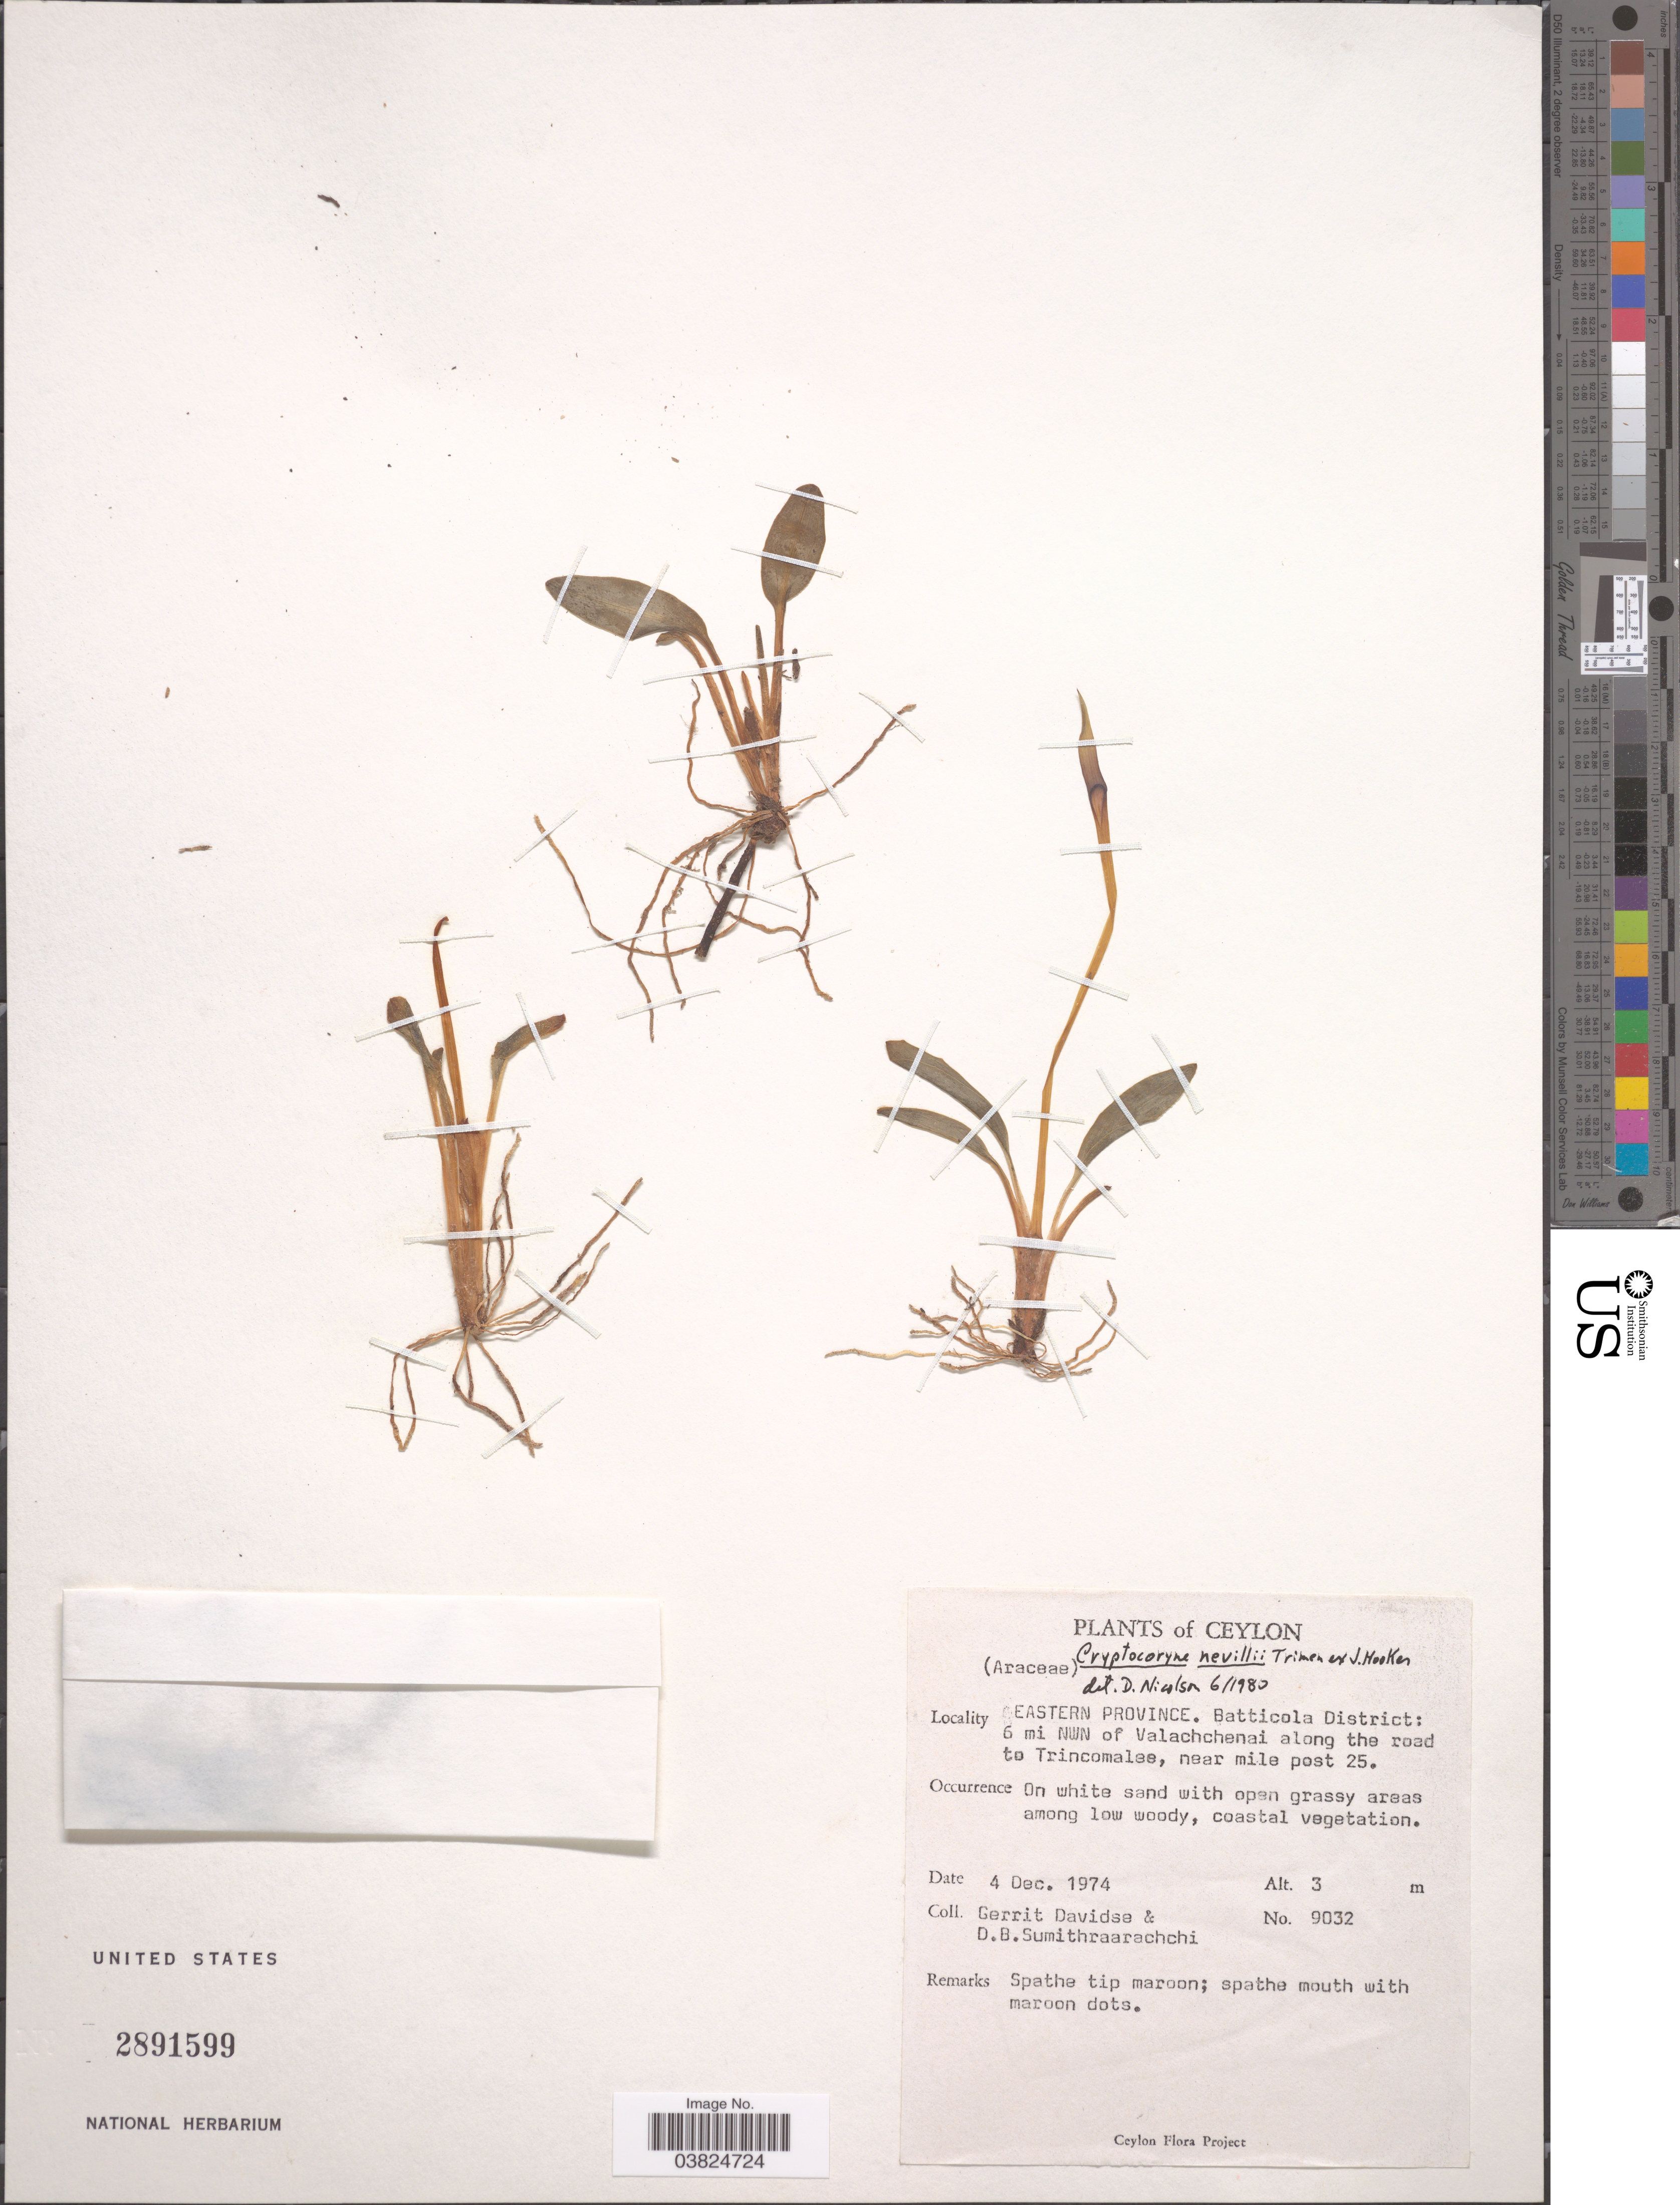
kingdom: Plantae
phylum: Tracheophyta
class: Liliopsida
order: Alismatales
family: Araceae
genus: Cryptocoryne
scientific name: Cryptocoryne nevillii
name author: Trimen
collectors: G. Davidse & D. B. Sumithraarachchi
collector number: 9032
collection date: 1974-12-04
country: Sri Lanka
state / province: Eastern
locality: Ceylon. Batticola District: 6 mi NWN of Valachchenai along the road to Trincomalee, near mile post 25.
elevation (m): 3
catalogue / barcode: US 2891599